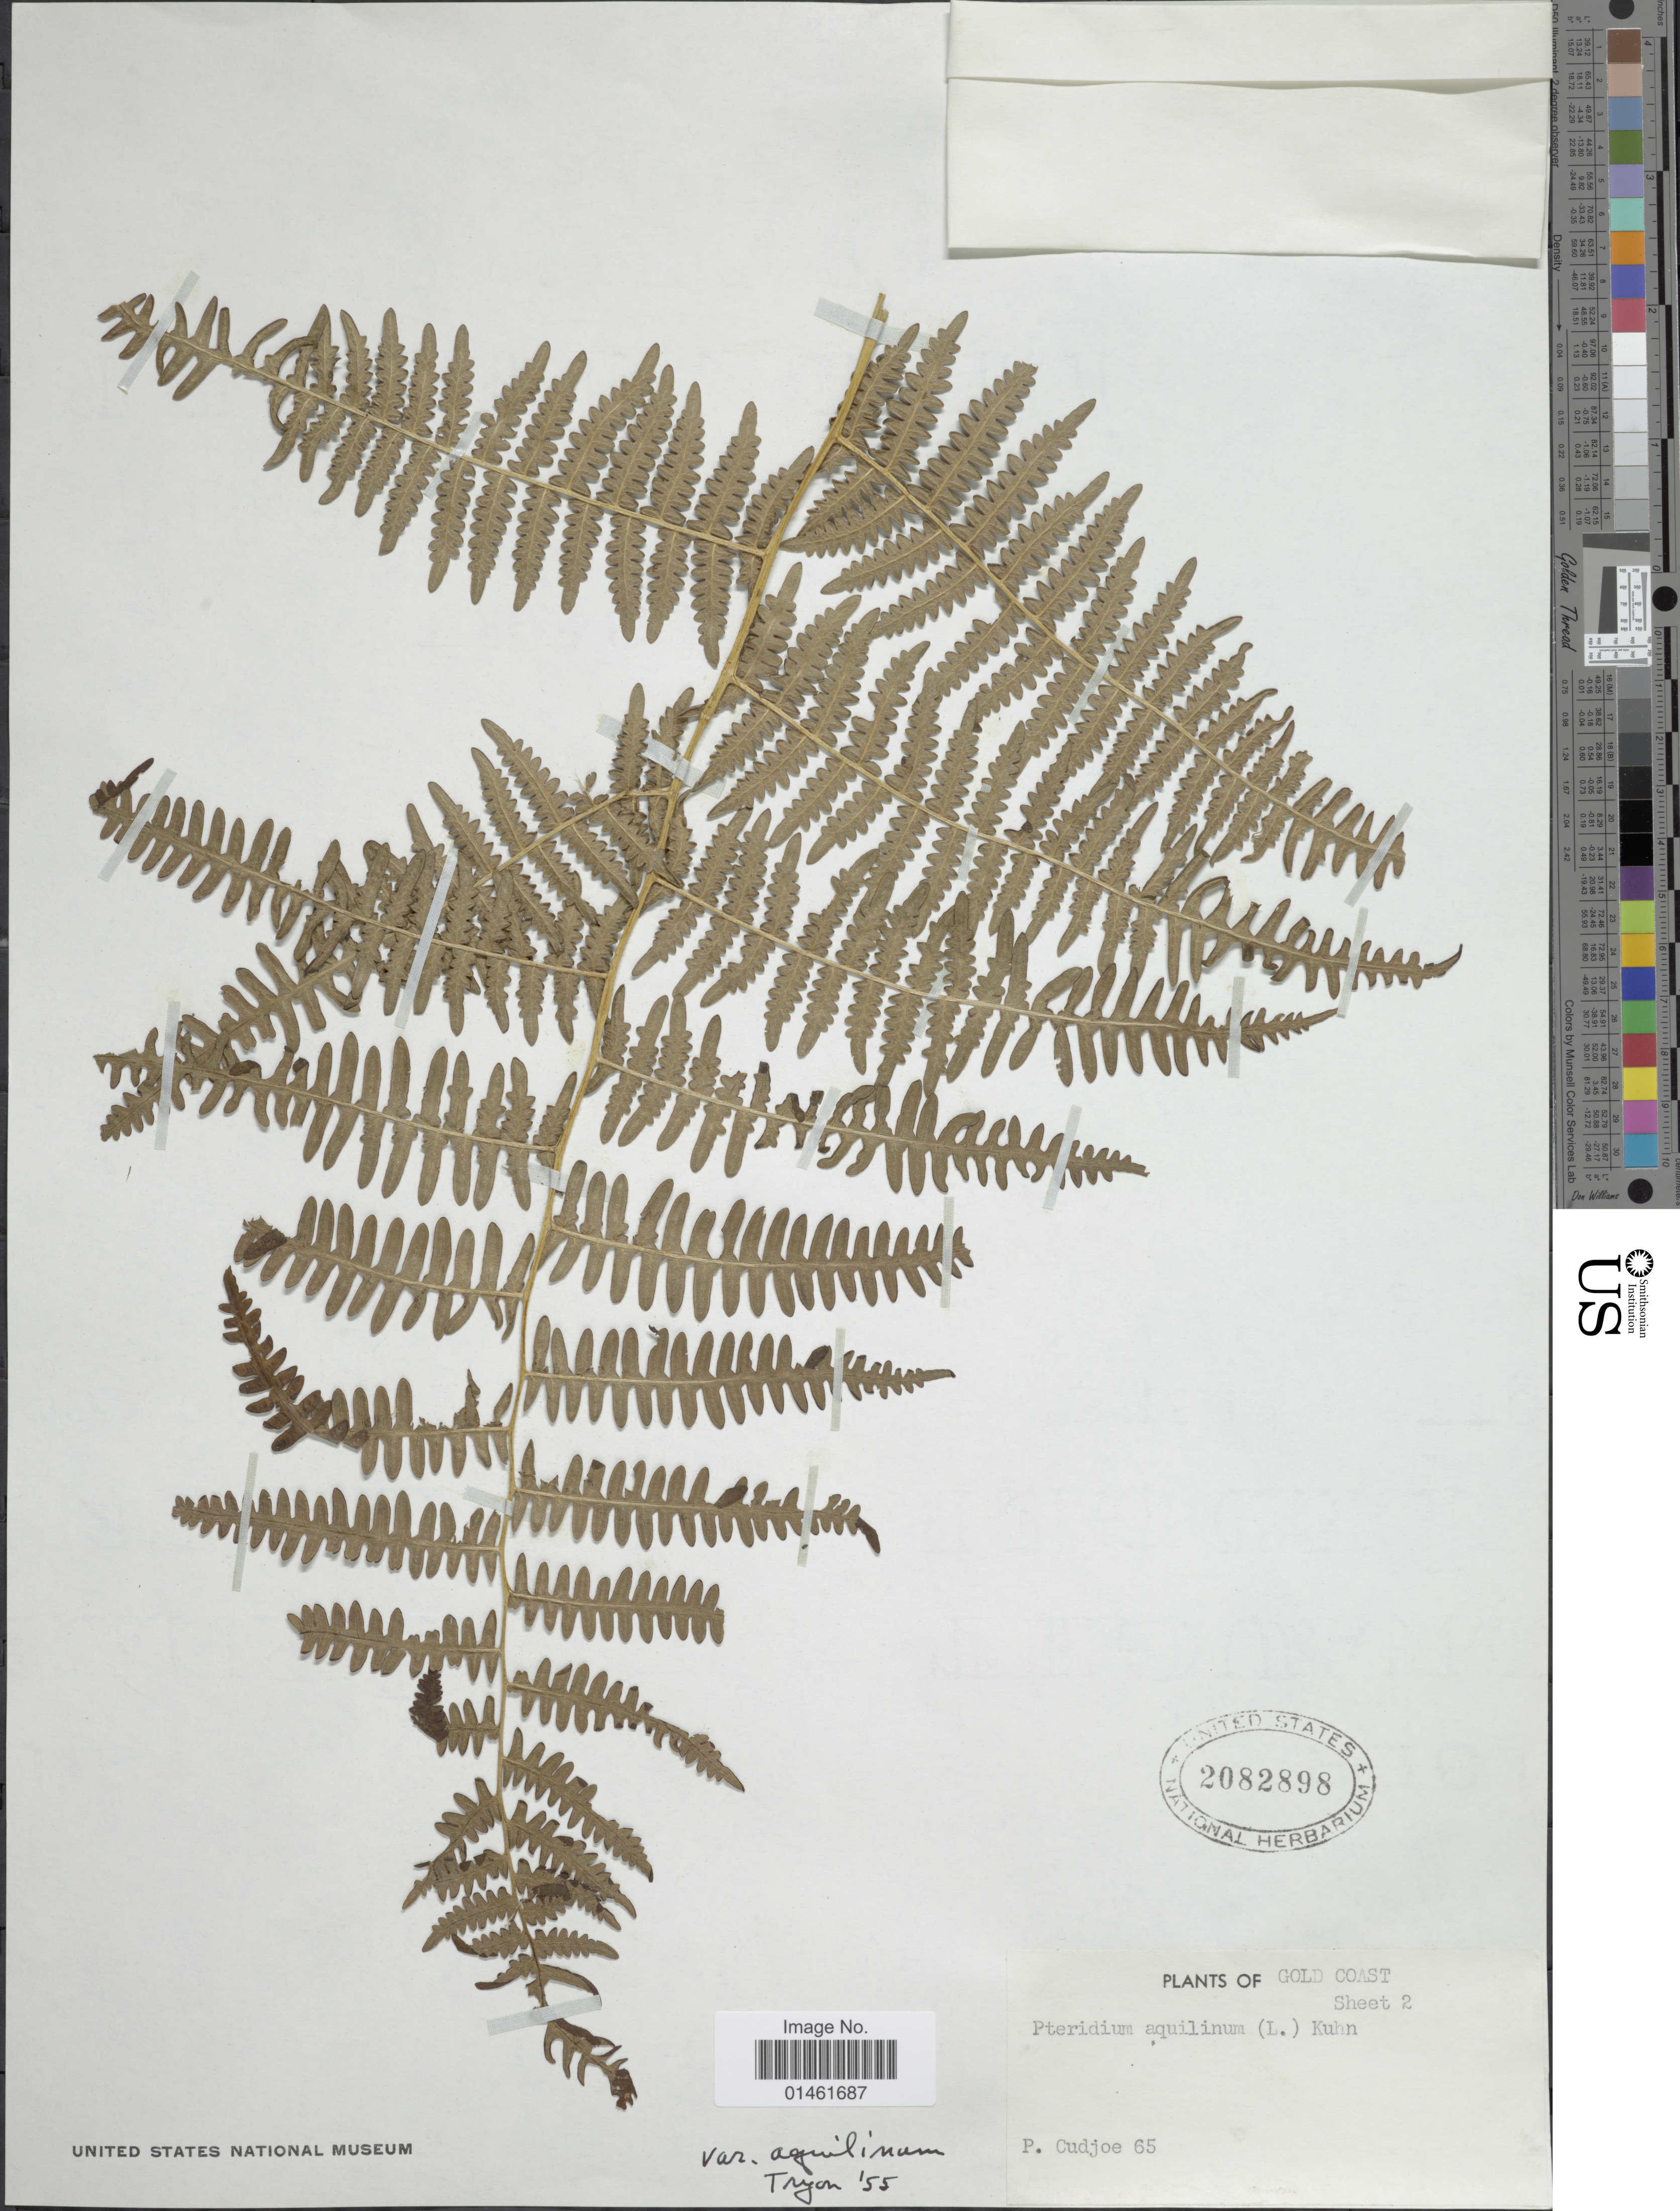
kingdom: Plantae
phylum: Tracheophyta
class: Polypodiopsida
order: Polypodiales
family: Dennstaedtiaceae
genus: Pteridium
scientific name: Pteridium aquilinum var. typicum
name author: R.M. Tryon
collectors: P. Cudjoe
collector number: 65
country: Ghana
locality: Gold Coast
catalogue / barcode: US 2082898